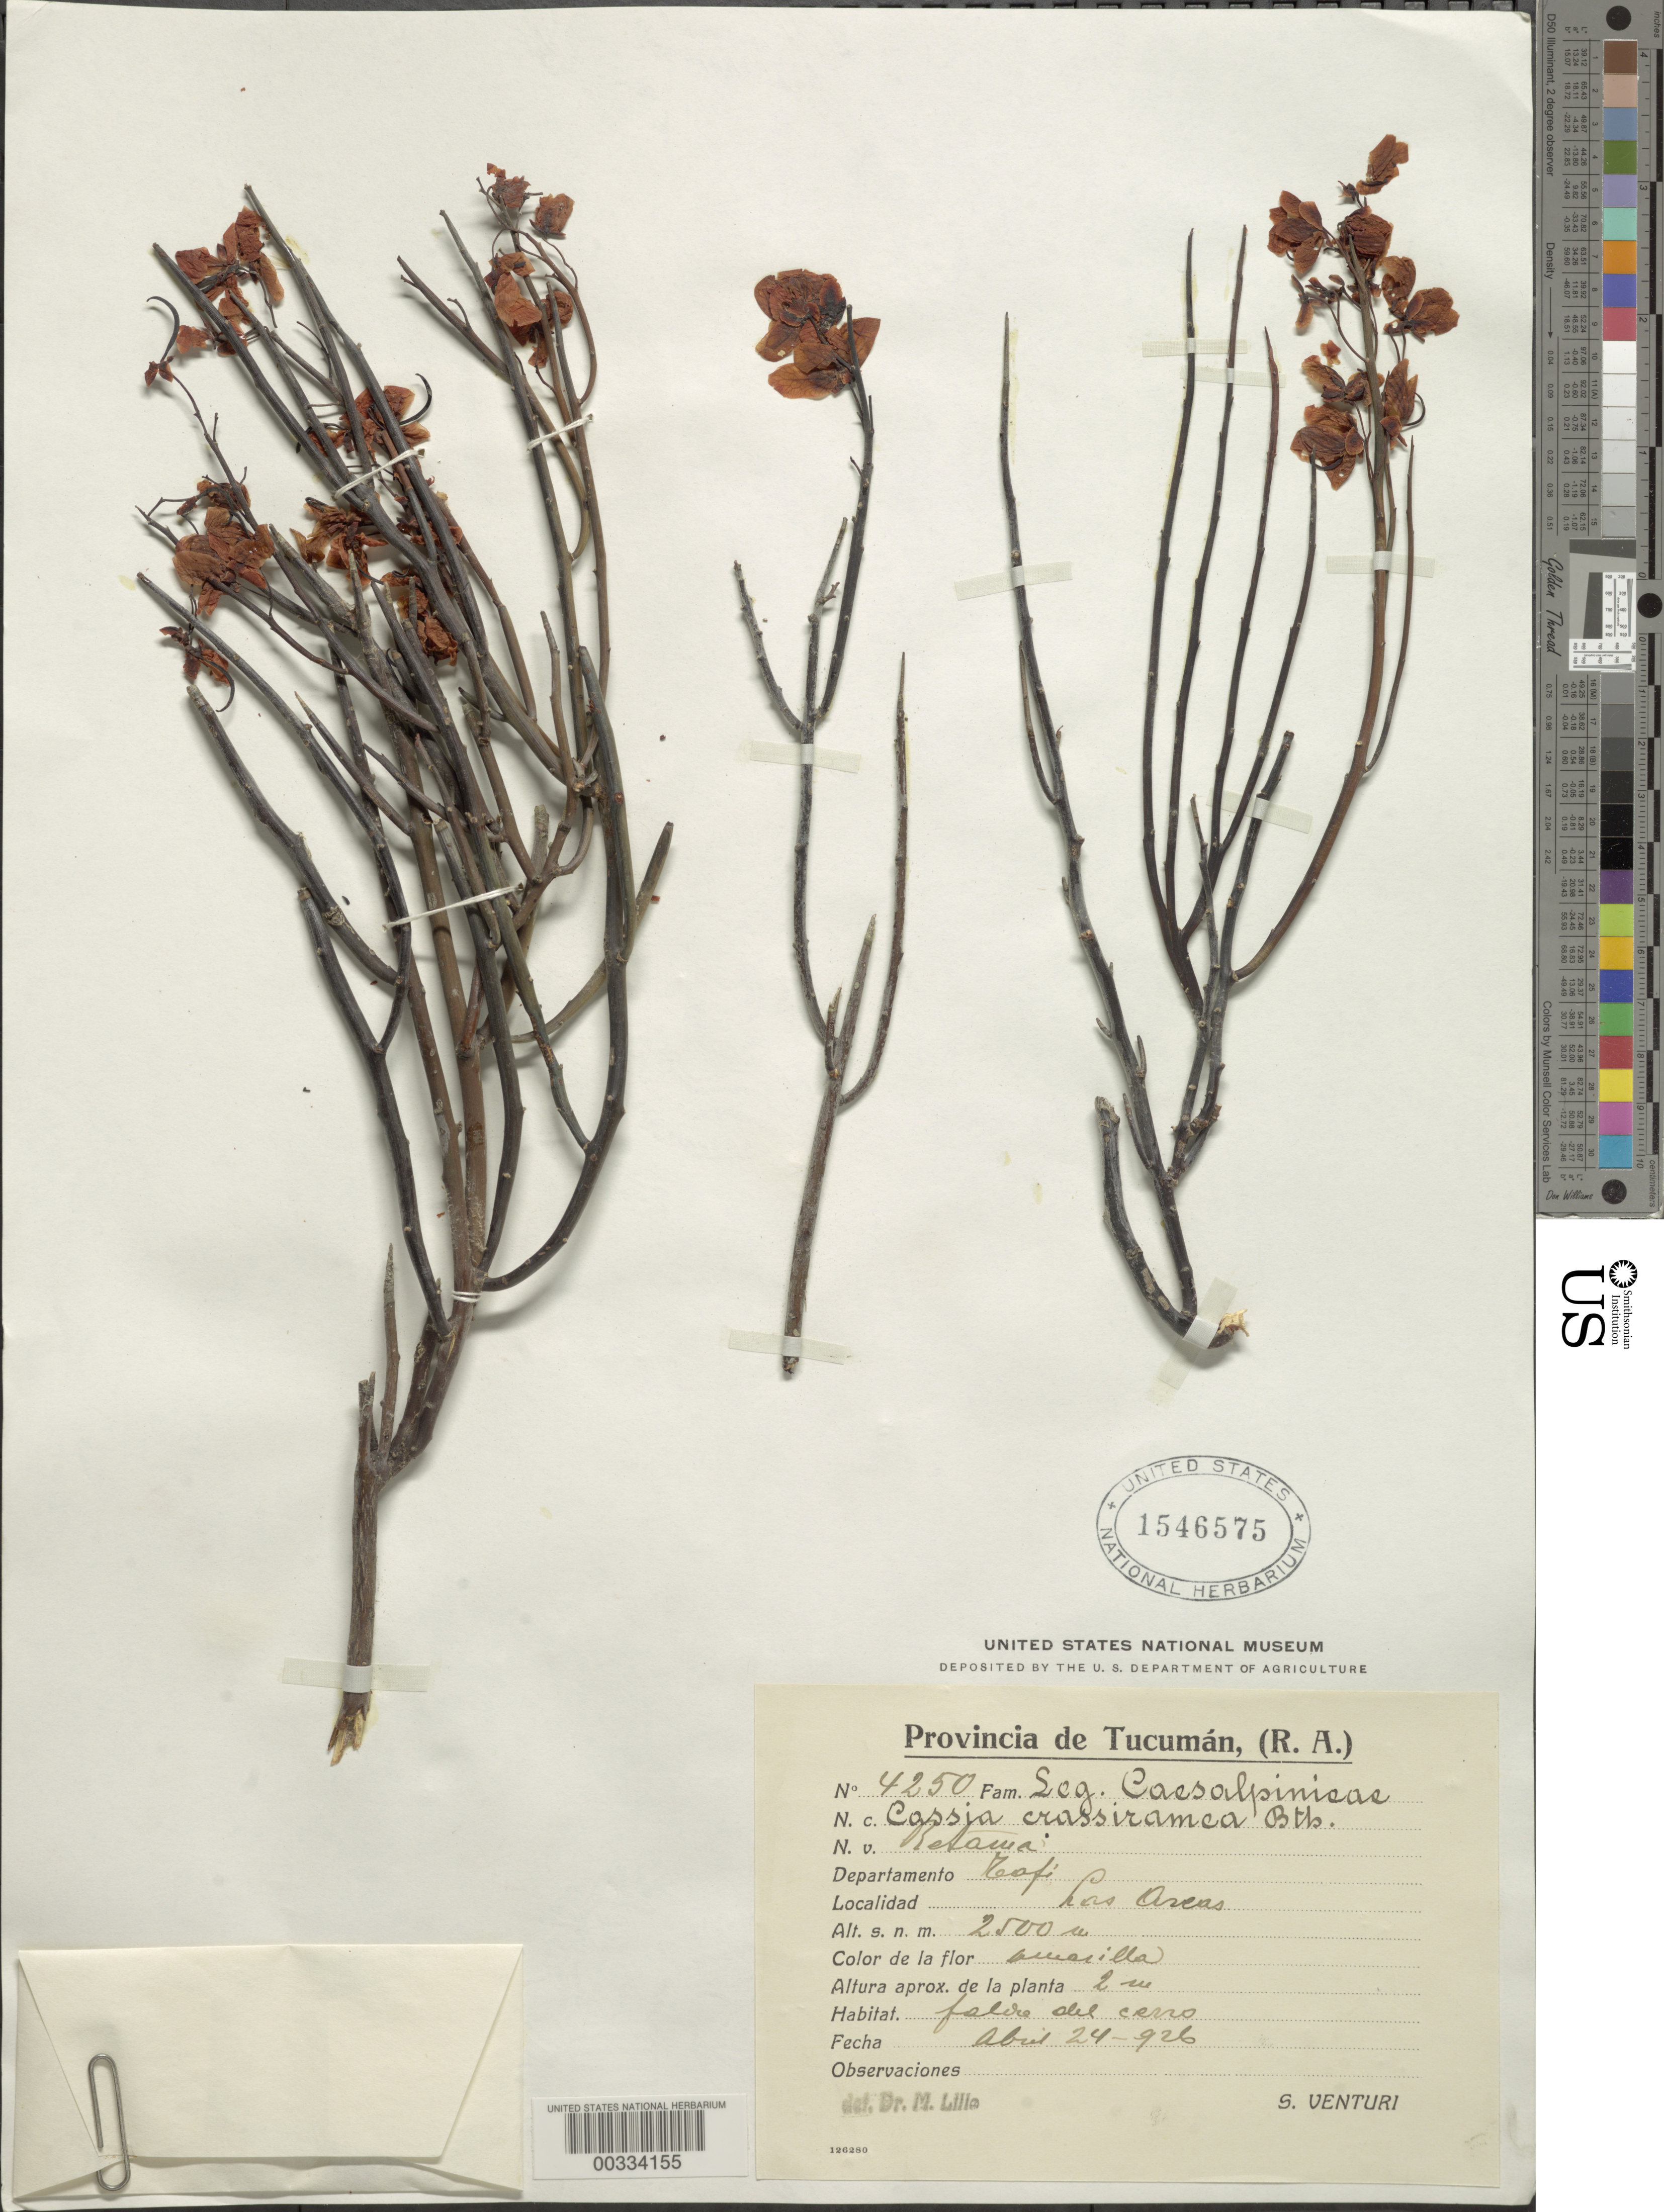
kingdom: Plantae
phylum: Tracheophyta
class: Magnoliopsida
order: Fabales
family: Fabaceae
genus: Senna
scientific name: Senna crassiramea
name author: (Benth.) H.S. Irwin & Barneby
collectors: S. Venturi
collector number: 4250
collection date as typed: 24 Apr 1926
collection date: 1926-04-24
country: Argentina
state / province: Tucumán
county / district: Tafí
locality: Las Arcas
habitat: Slope of hill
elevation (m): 2500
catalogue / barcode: US 1546575